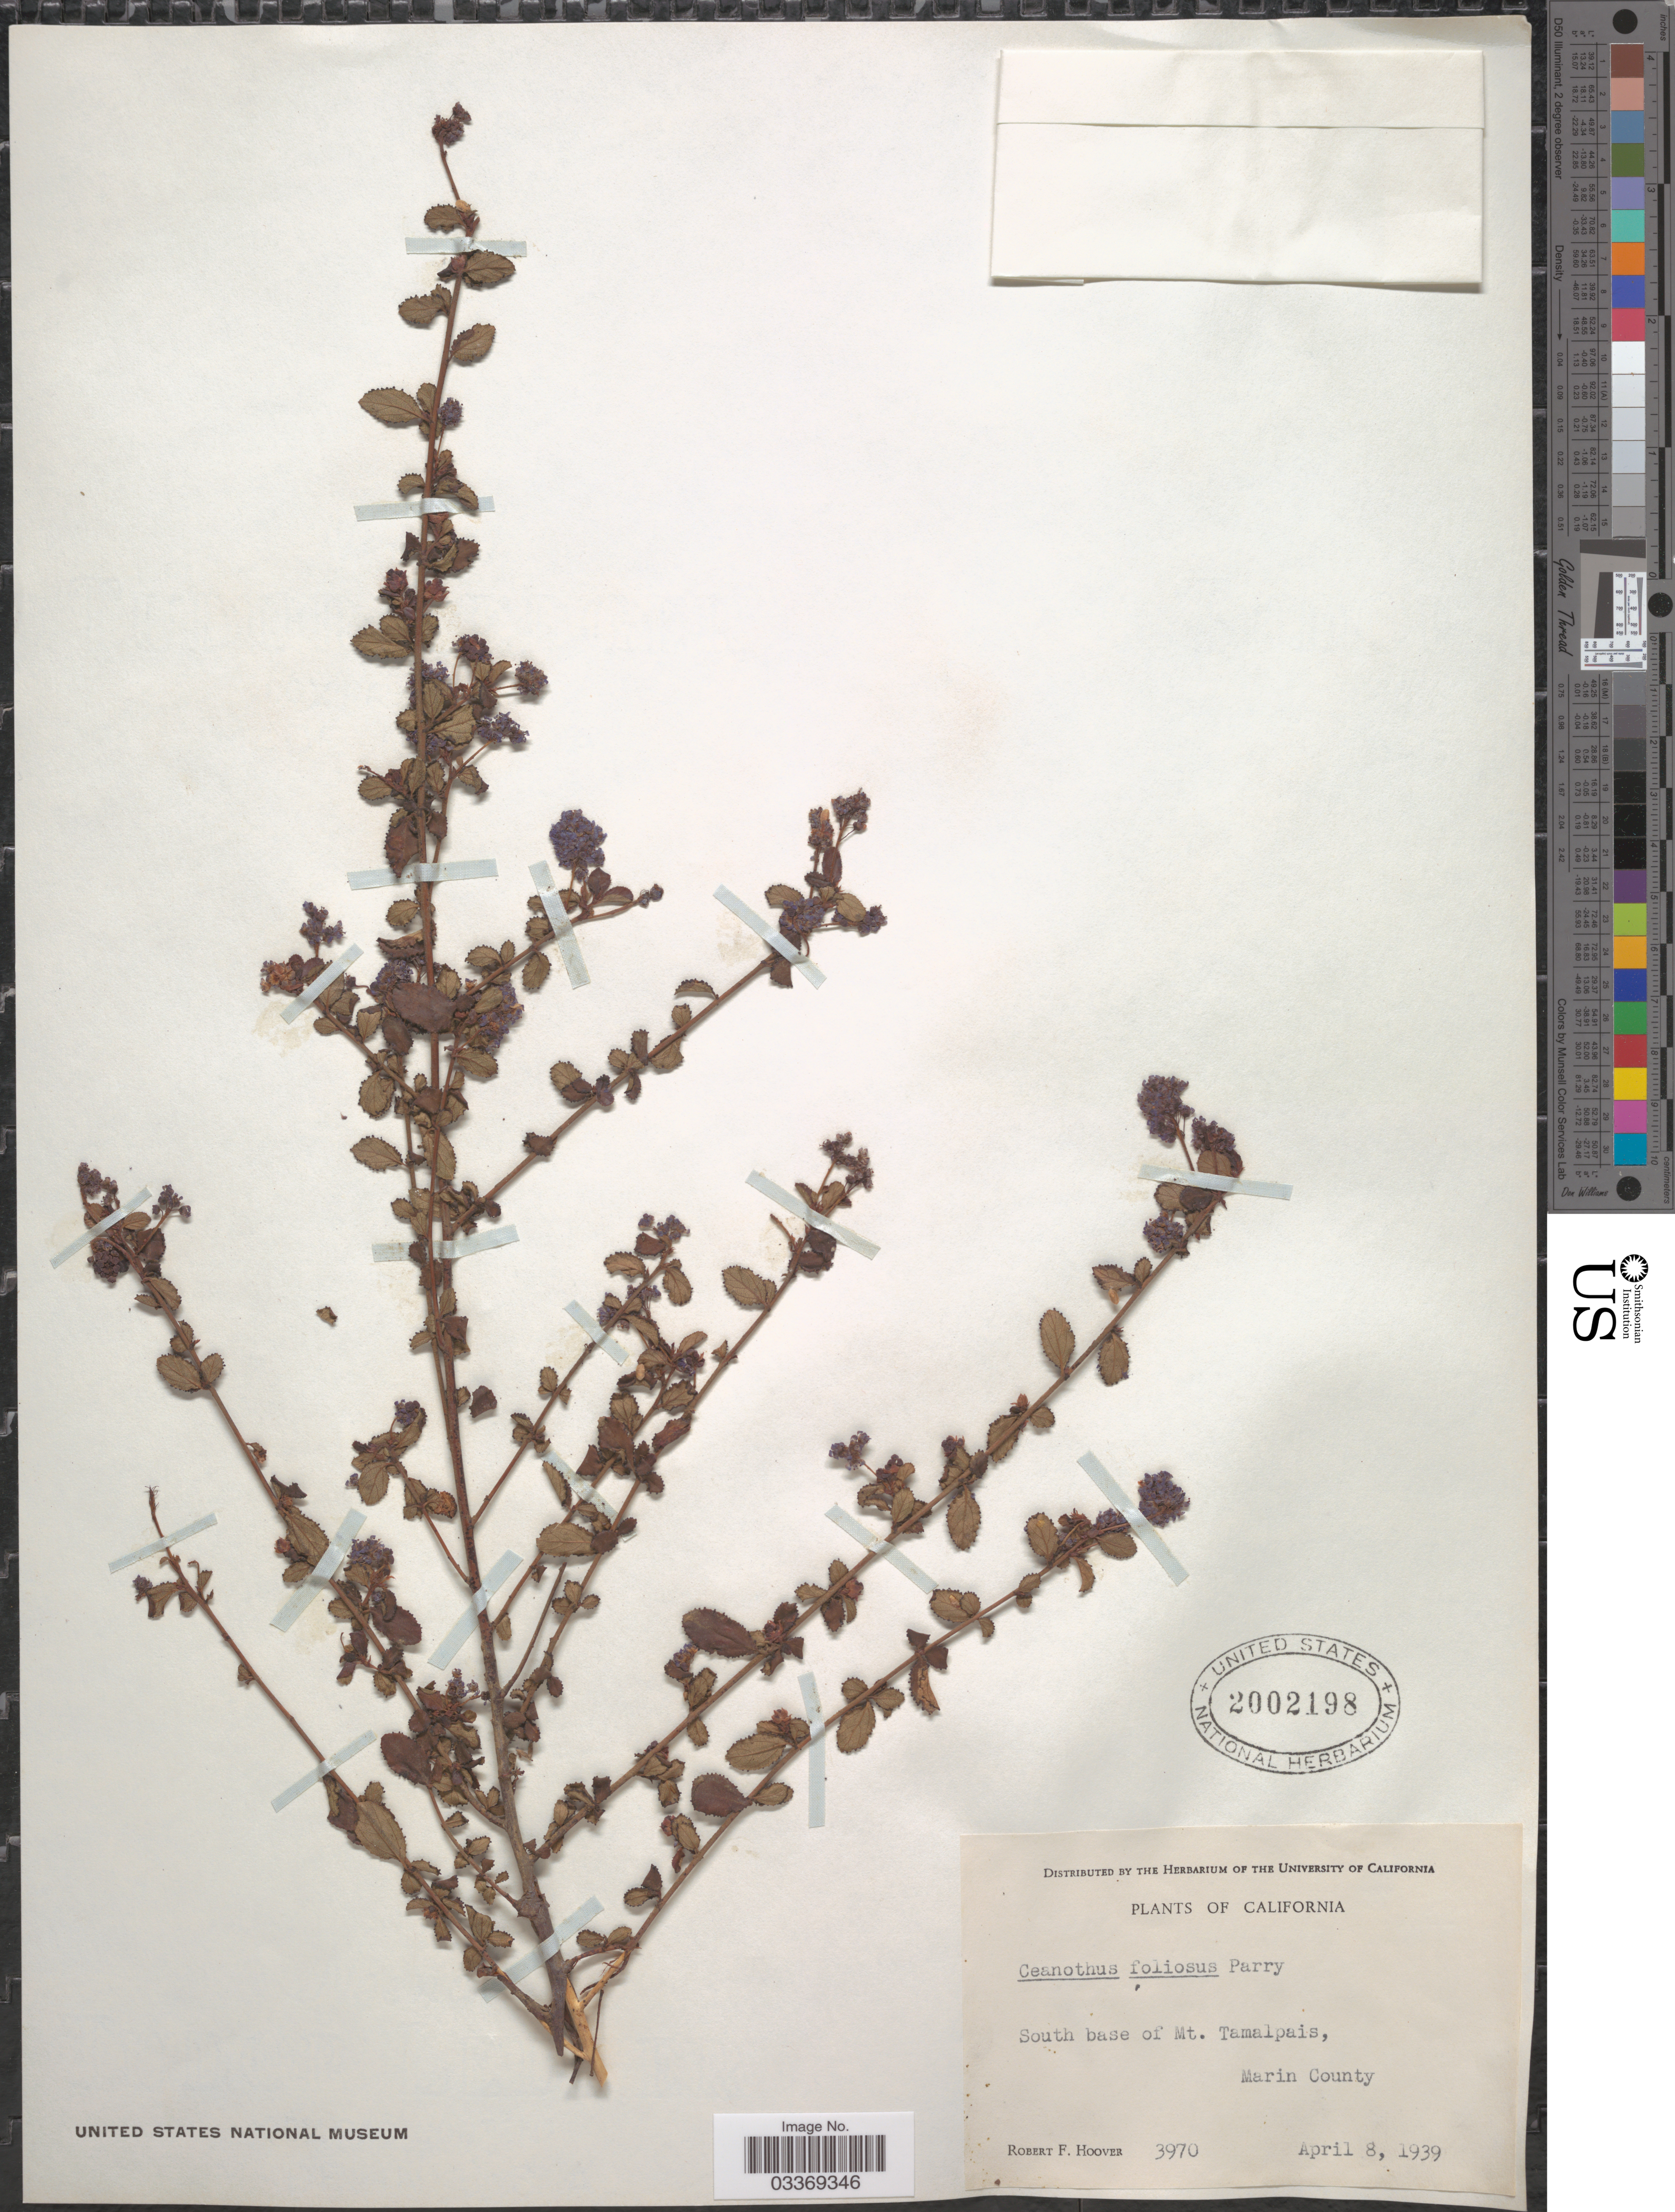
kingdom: Plantae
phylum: Tracheophyta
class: Magnoliopsida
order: Rosales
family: Rhamnaceae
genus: Ceanothus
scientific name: Ceanothus foliosus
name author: Parry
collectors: R. F. Hoover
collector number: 3970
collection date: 1939-04-08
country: United States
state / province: California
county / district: Marin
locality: South base of Mt. Tamalpais, Marin County.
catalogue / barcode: US 2002198